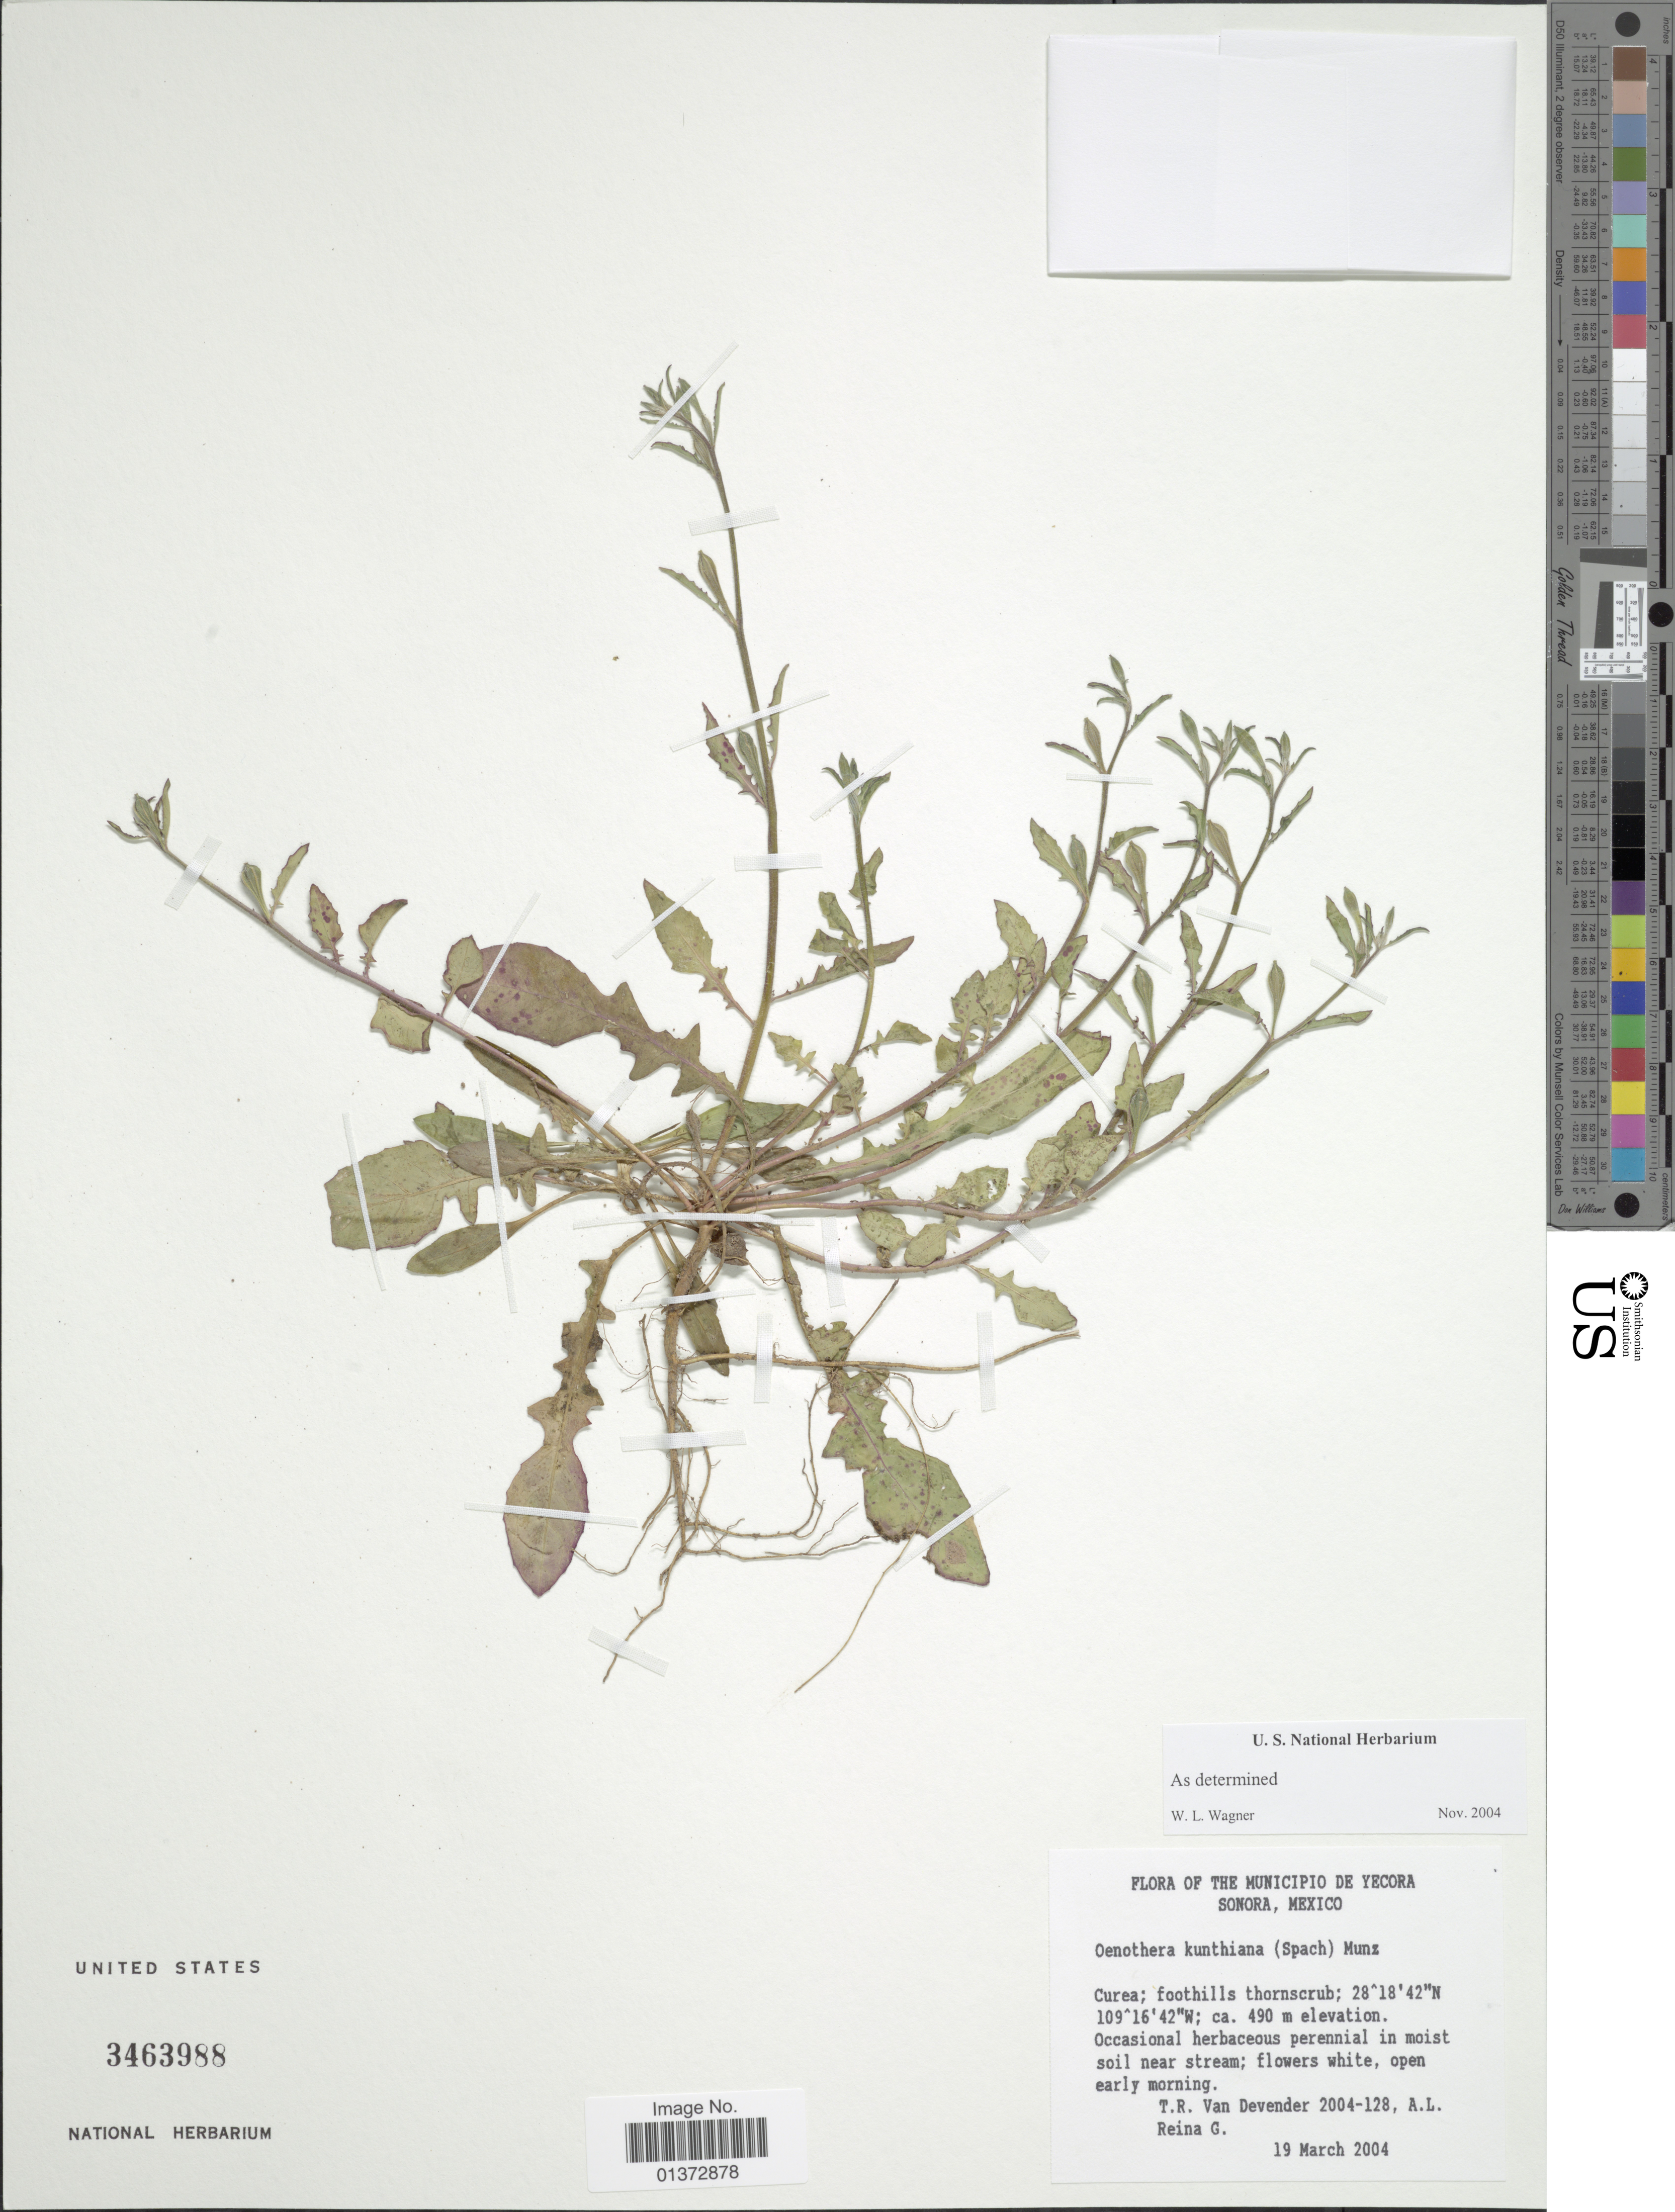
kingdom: Plantae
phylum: Tracheophyta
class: Magnoliopsida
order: Myrtales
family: Onagraceae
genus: Oenothera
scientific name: Oenothera kunthiana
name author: (Spach) Munz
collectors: T. R. Van Devender & A. L. Reina G.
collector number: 2004-128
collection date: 2004-03-19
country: Mexico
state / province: Sonora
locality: Municipio de Yecora, Curea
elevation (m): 490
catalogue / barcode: US 3463988